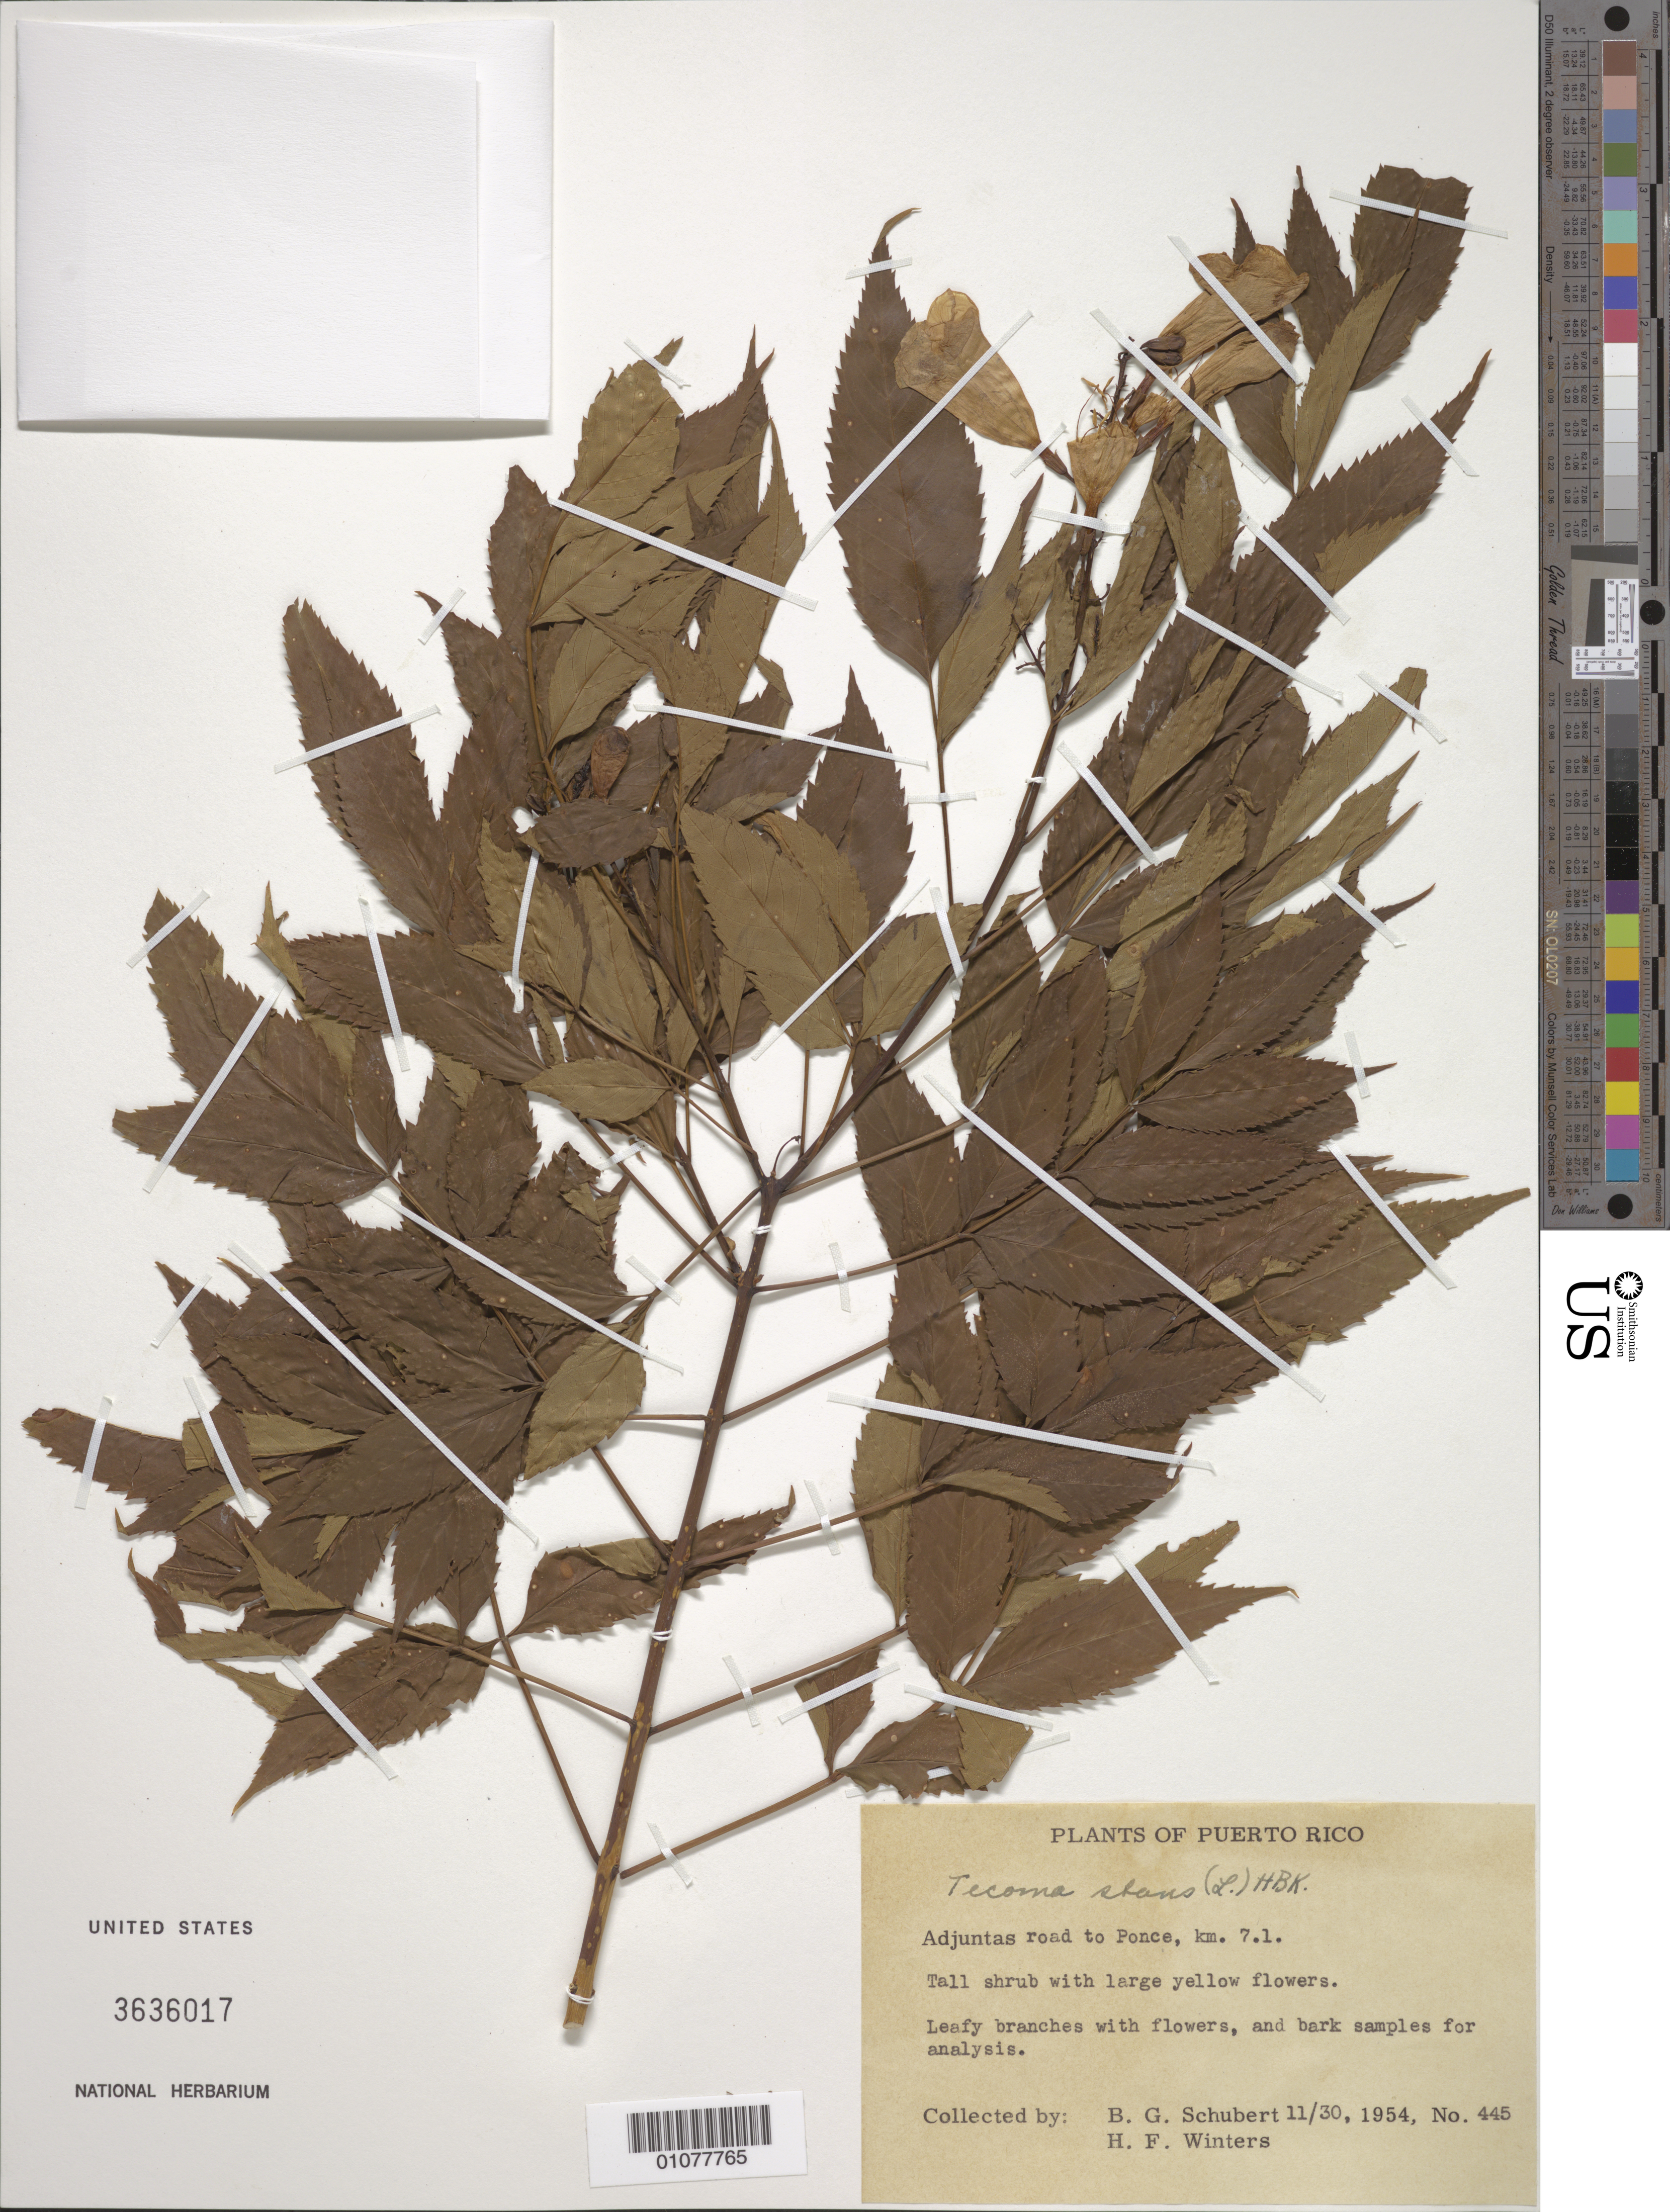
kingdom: Plantae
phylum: Tracheophyta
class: Magnoliopsida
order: Lamiales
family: Bignoniaceae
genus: Tecoma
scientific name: Tecoma stans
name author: (L.) Juss. ex Kunth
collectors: B. Schubert & H. Winters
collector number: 445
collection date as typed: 30 Nov 1954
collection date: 1954-11-30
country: Puerto Rico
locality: Adjuntas Road to Ponce, Km. 7.1.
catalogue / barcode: US 3636017